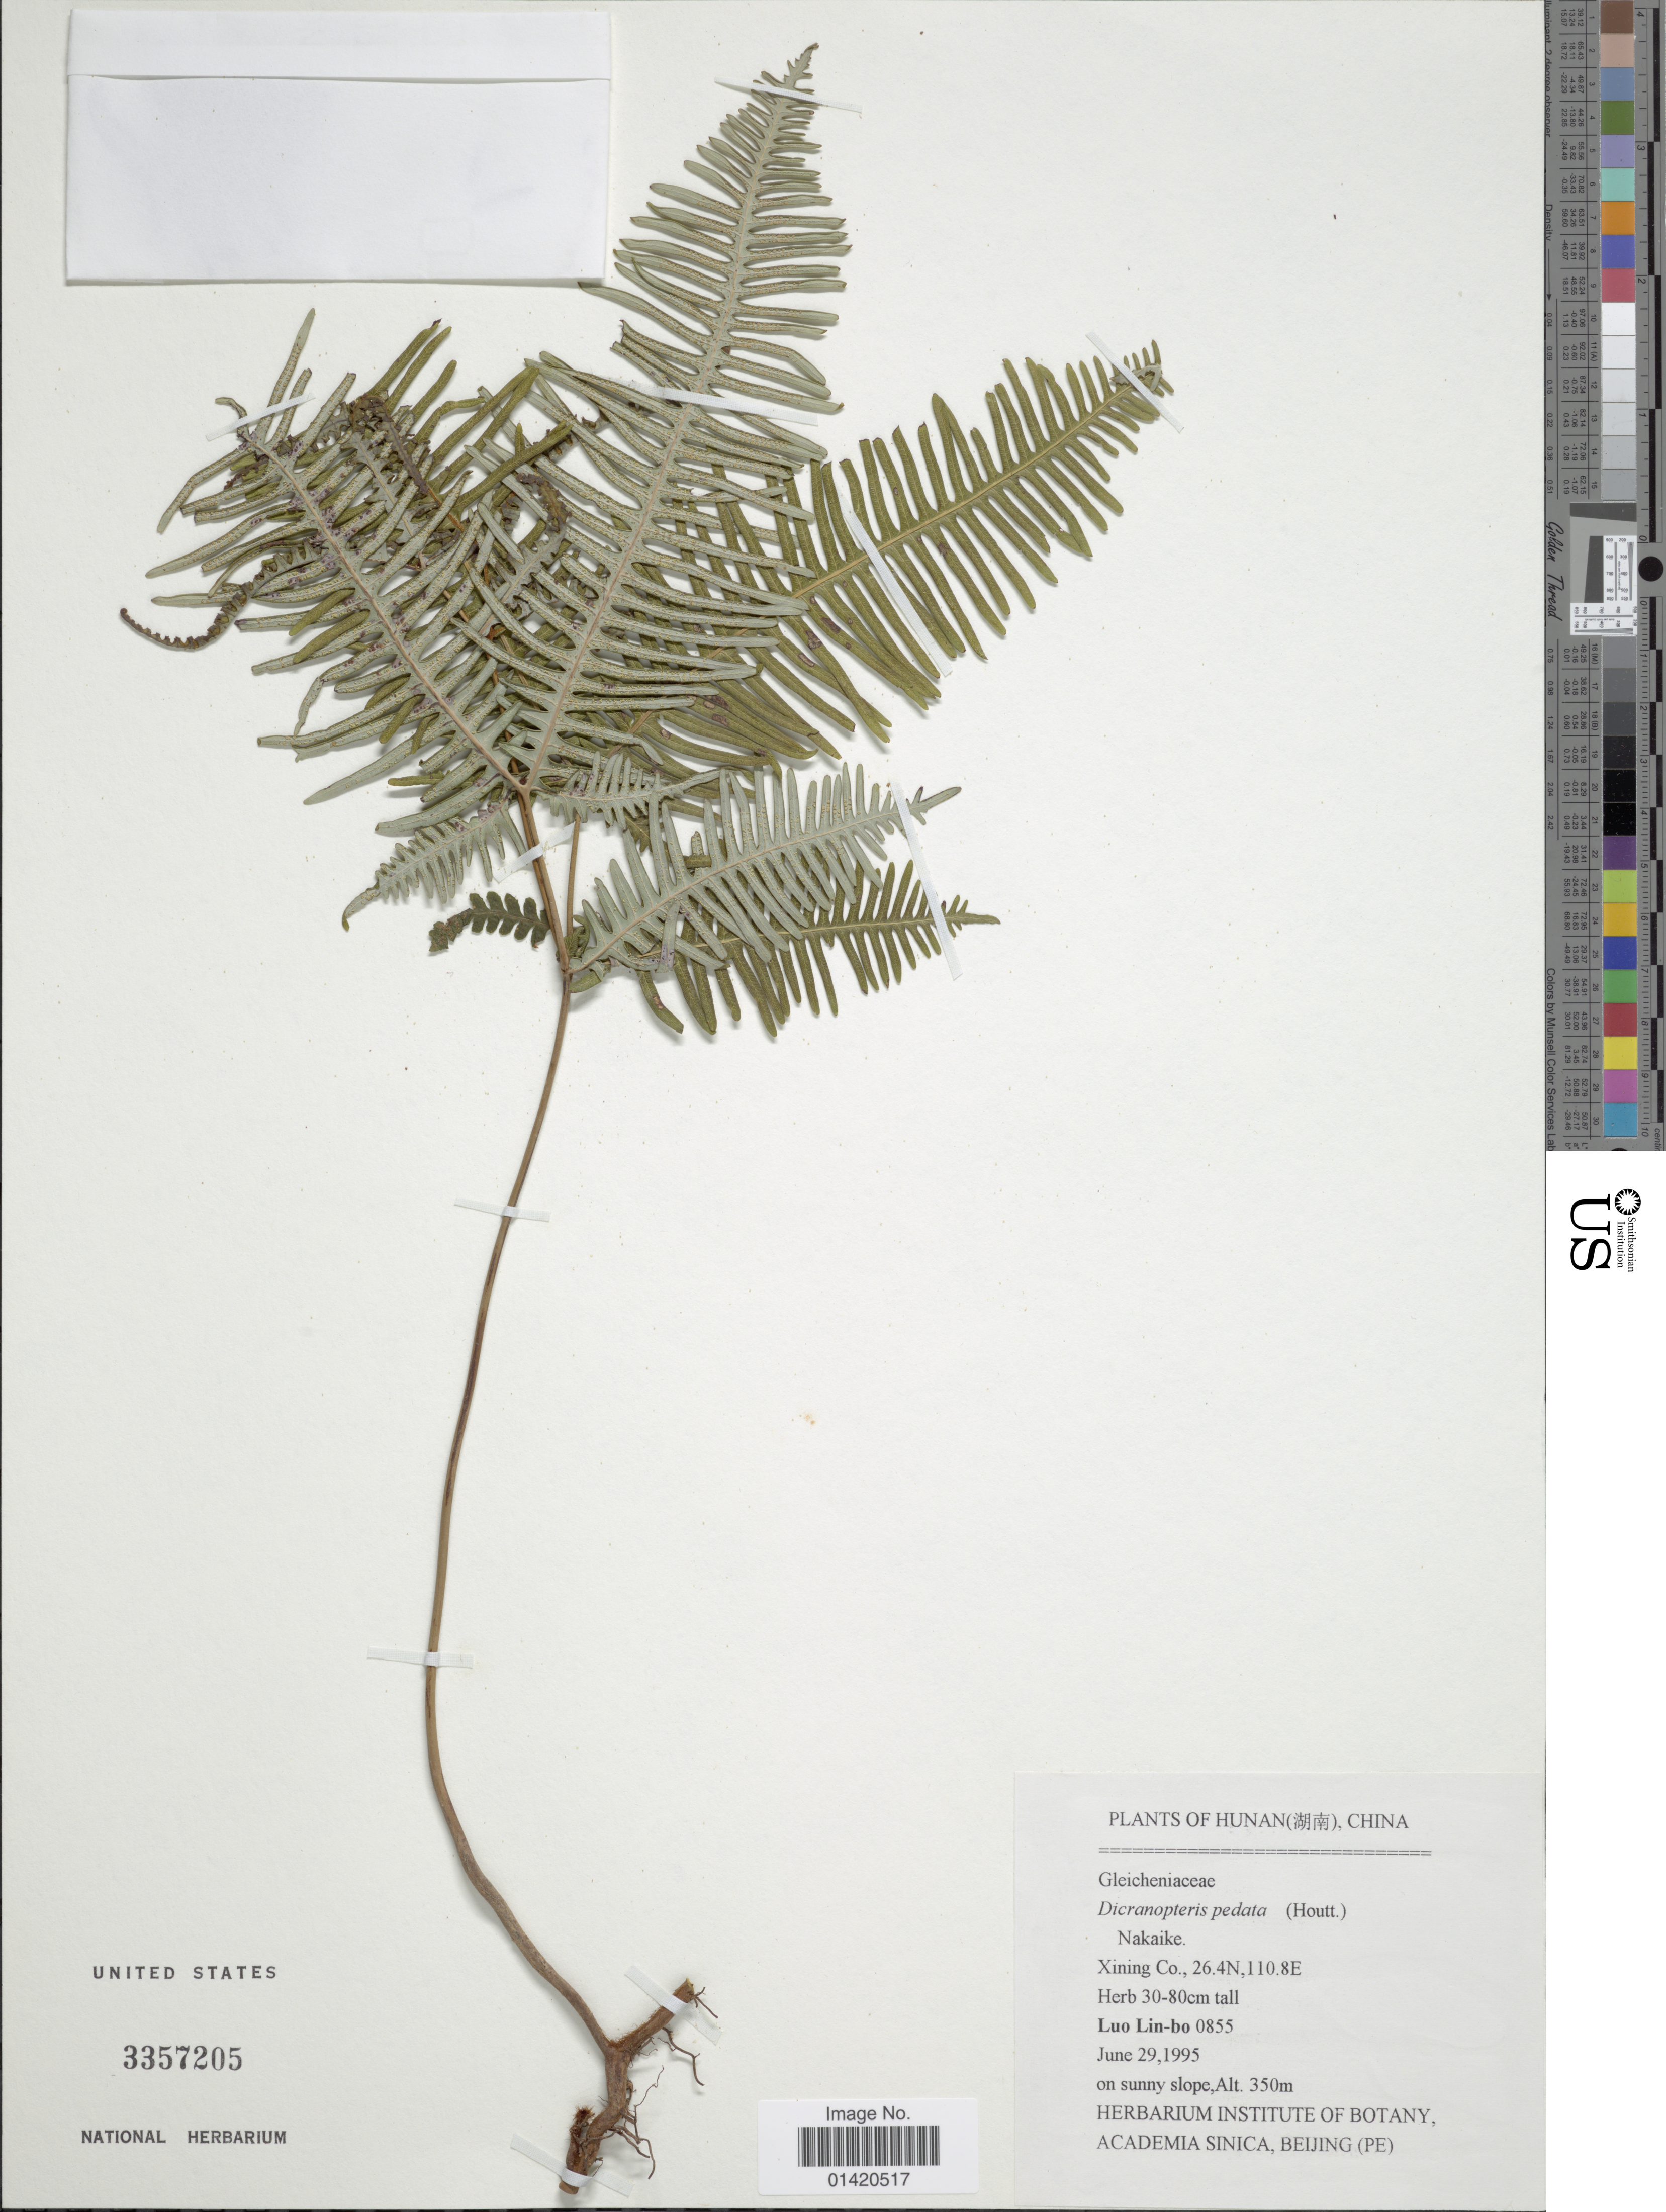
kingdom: Plantae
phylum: Tracheophyta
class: Polypodiopsida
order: Gleicheniales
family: Gleicheniaceae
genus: Dicranopteris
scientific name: Dicranopteris pedata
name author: (Houtt.) Nakaike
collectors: L. Lin-bo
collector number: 0855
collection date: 1995-06-29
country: China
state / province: Hunan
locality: Xining Co.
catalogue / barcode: US 3357205